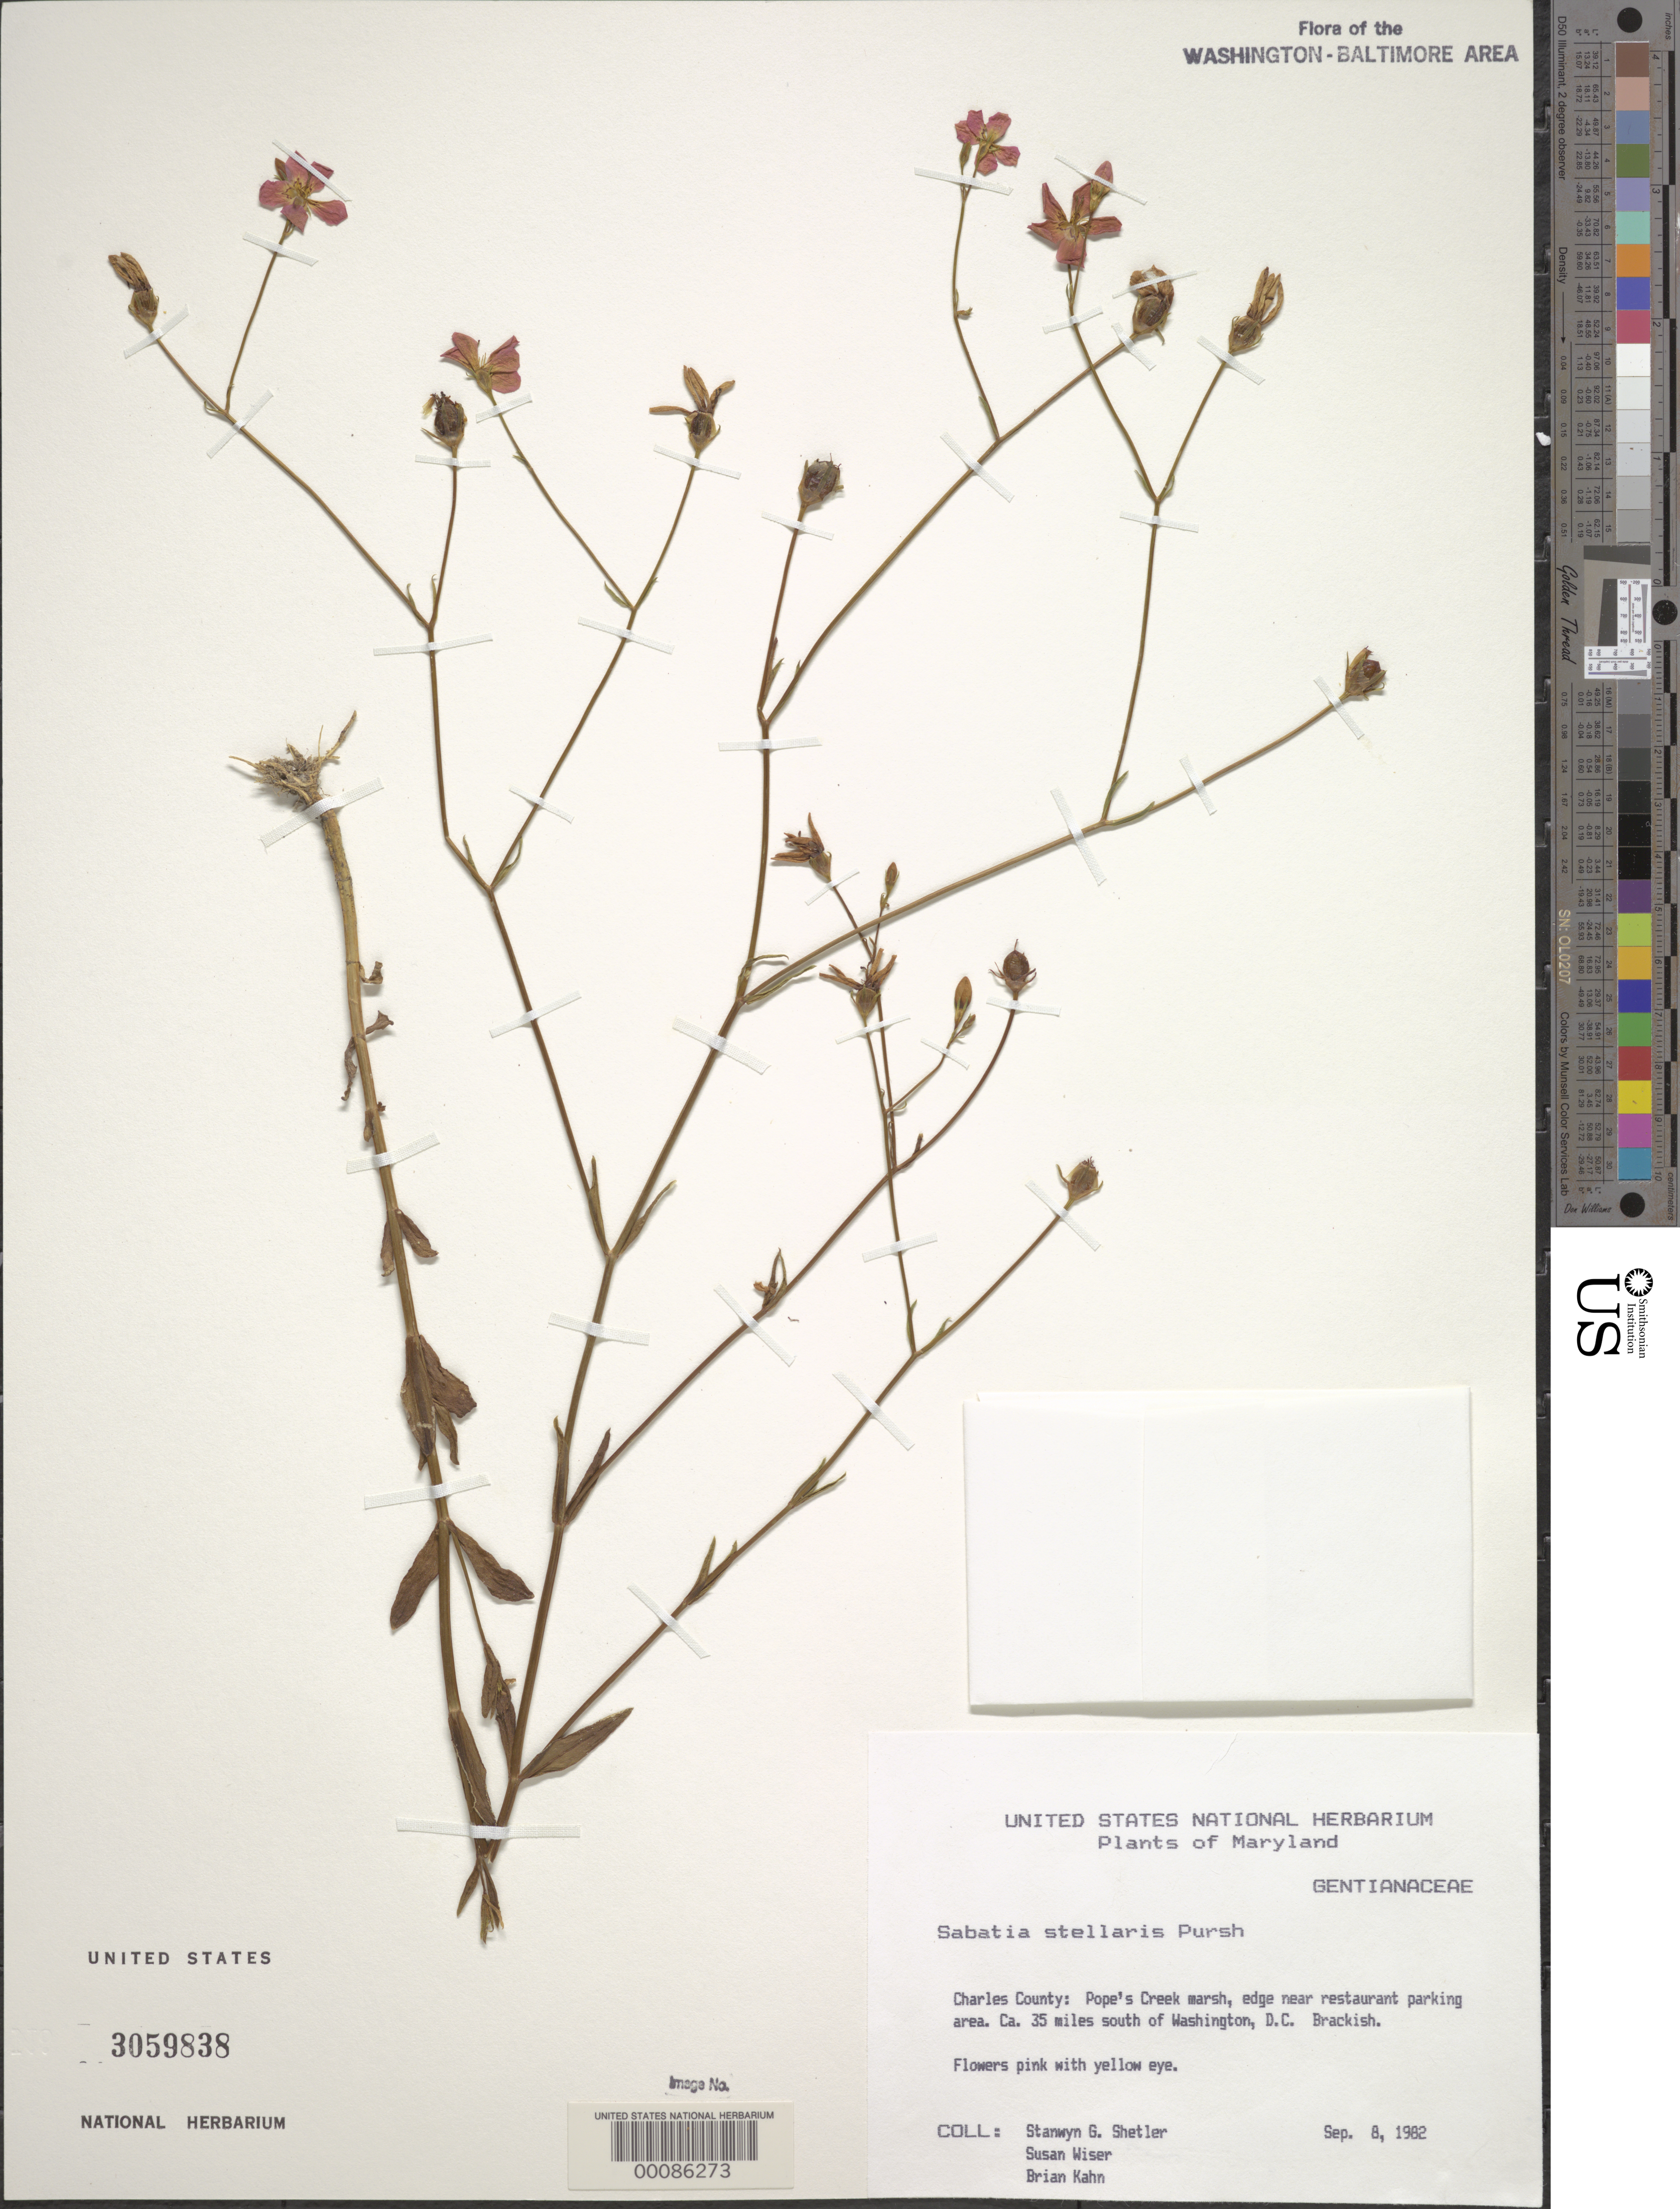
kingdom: Plantae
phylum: Tracheophyta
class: Magnoliopsida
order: Gentianales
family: Gentianaceae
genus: Sabatia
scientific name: Sabatia stellaris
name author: Pursh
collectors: S. Shetler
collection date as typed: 08 Sep 1982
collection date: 1982-09-08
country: United States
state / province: Maryland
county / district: Charles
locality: Popes Creek Marsh 35 miles south of DC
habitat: Brackish marsh edge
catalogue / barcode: US 3059838